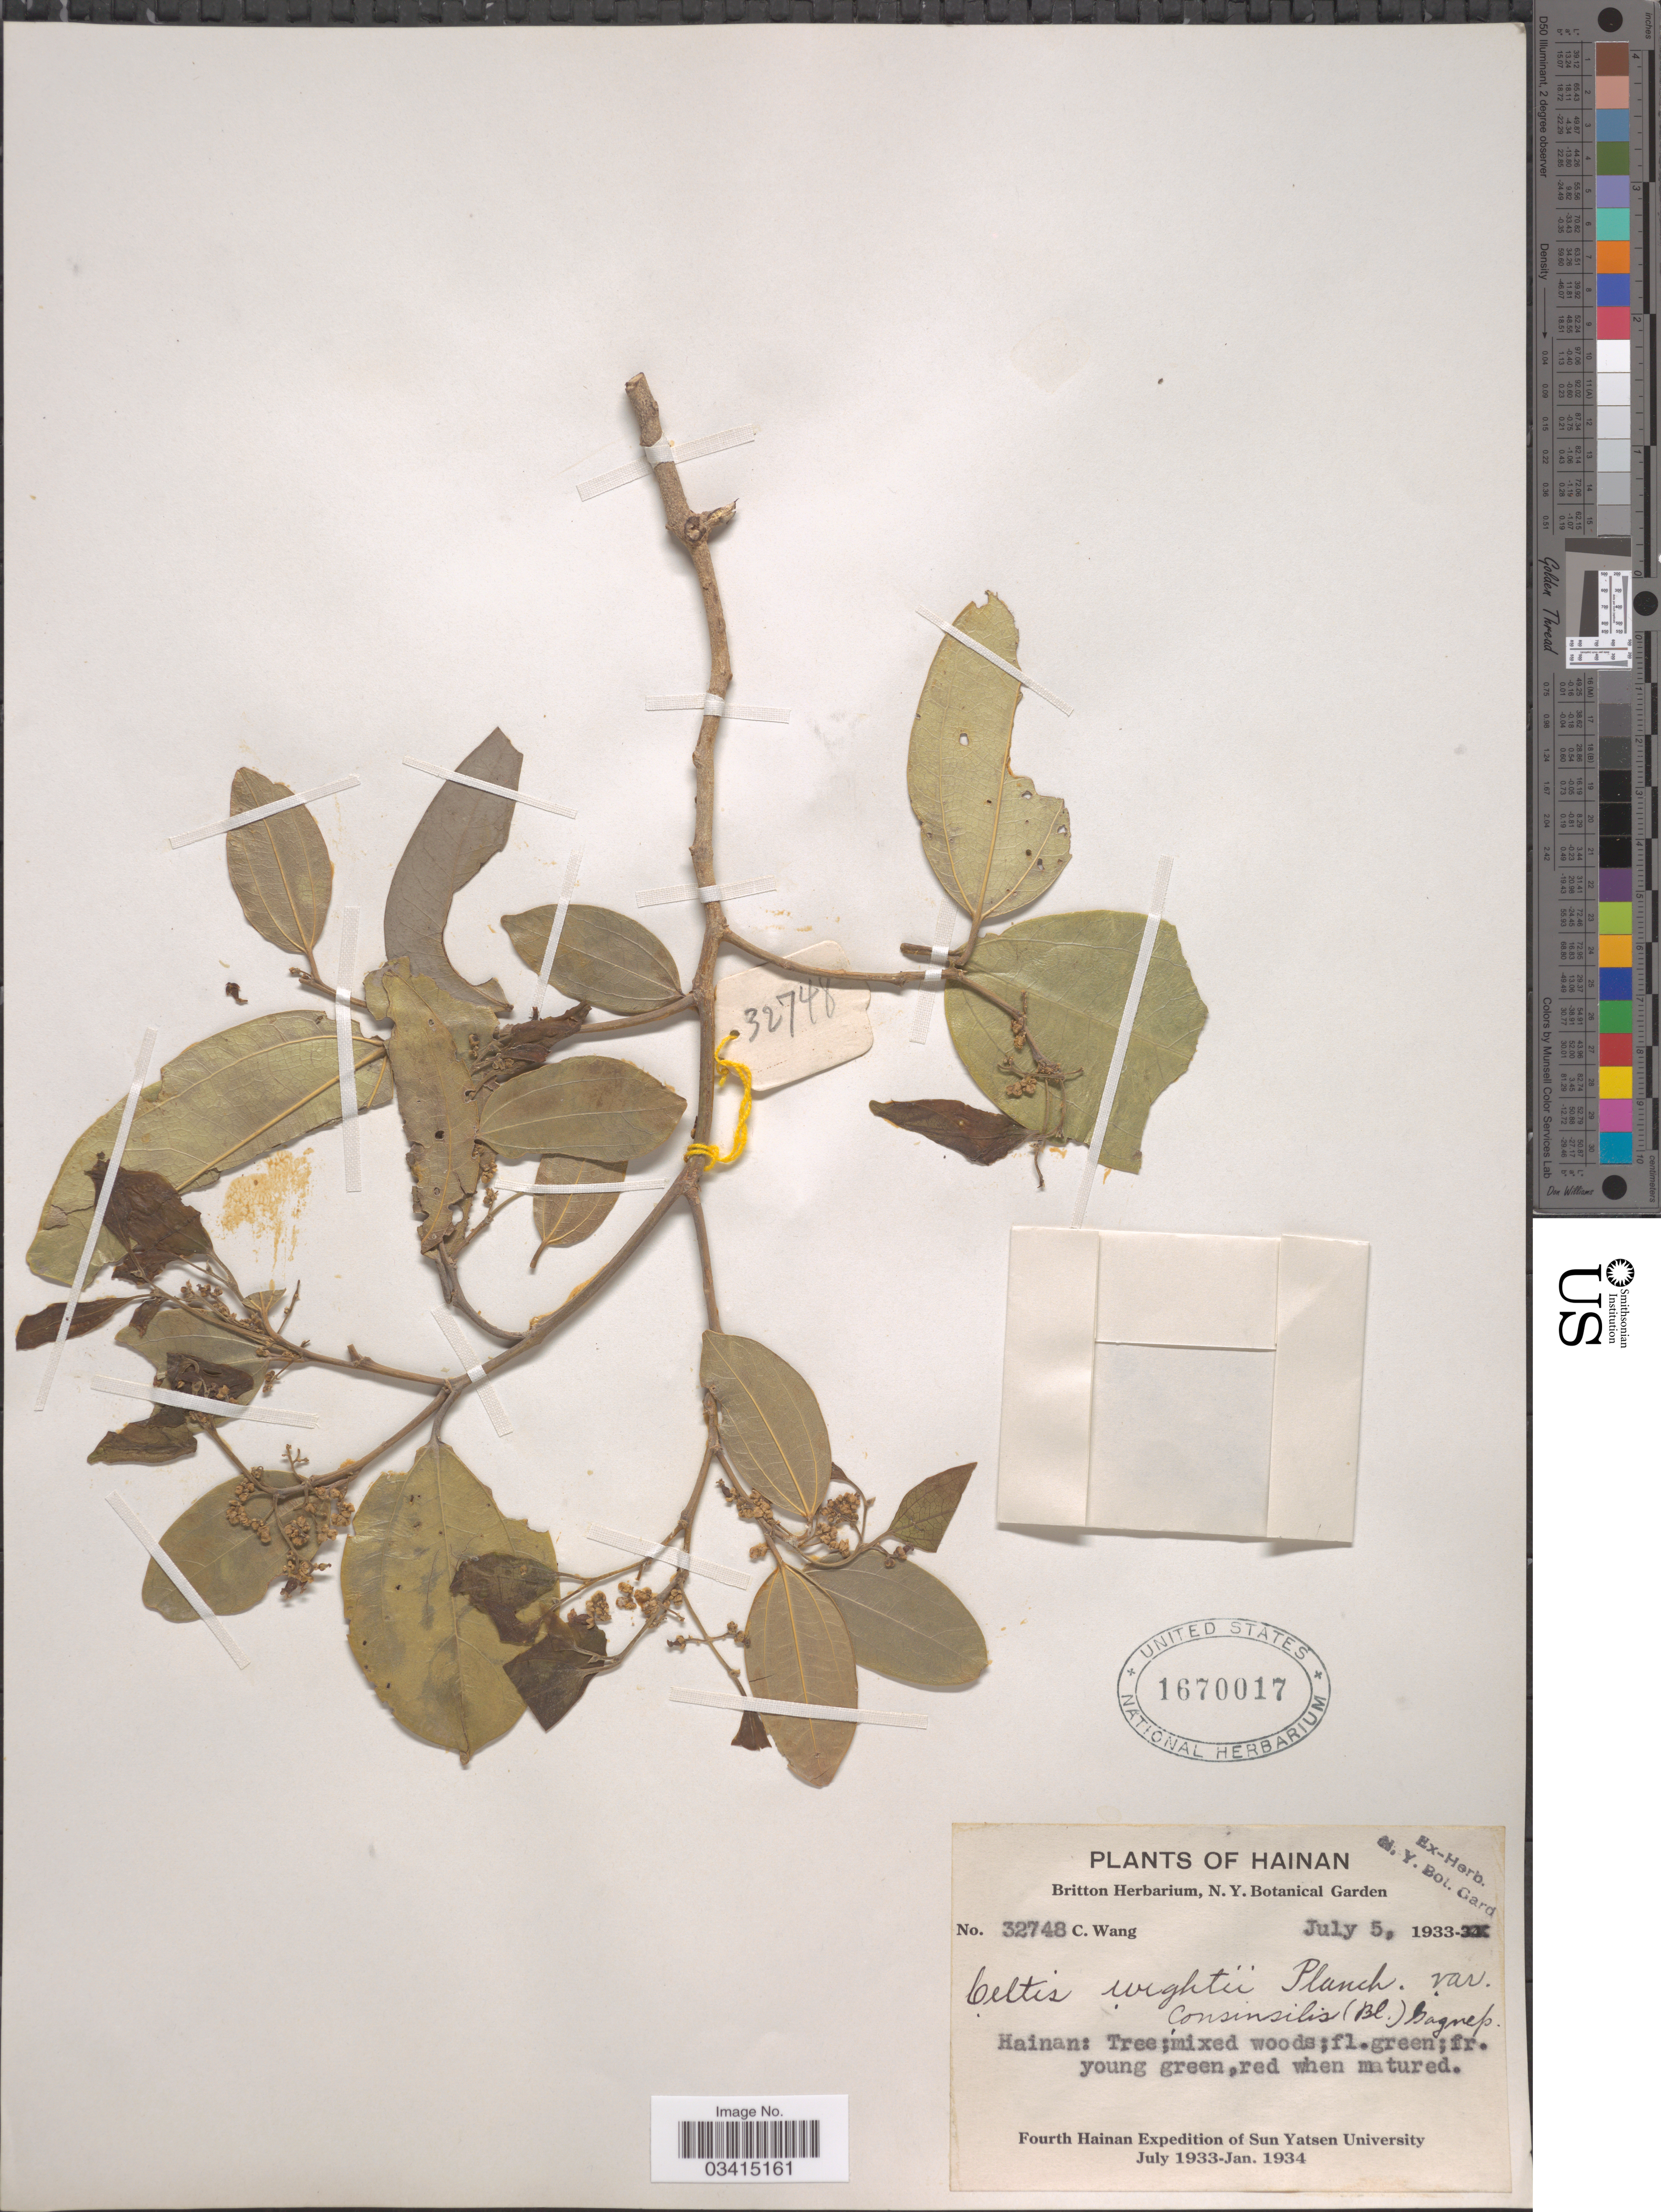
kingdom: Plantae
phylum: Tracheophyta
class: Magnoliopsida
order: Rosales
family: Cannabaceae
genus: Celtis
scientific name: Celtis philippensis var. wightii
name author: (Planch.) Soepadmo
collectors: C. Wang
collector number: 32748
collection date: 1933-07-05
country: China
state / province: Hainan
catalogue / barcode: US 1670017